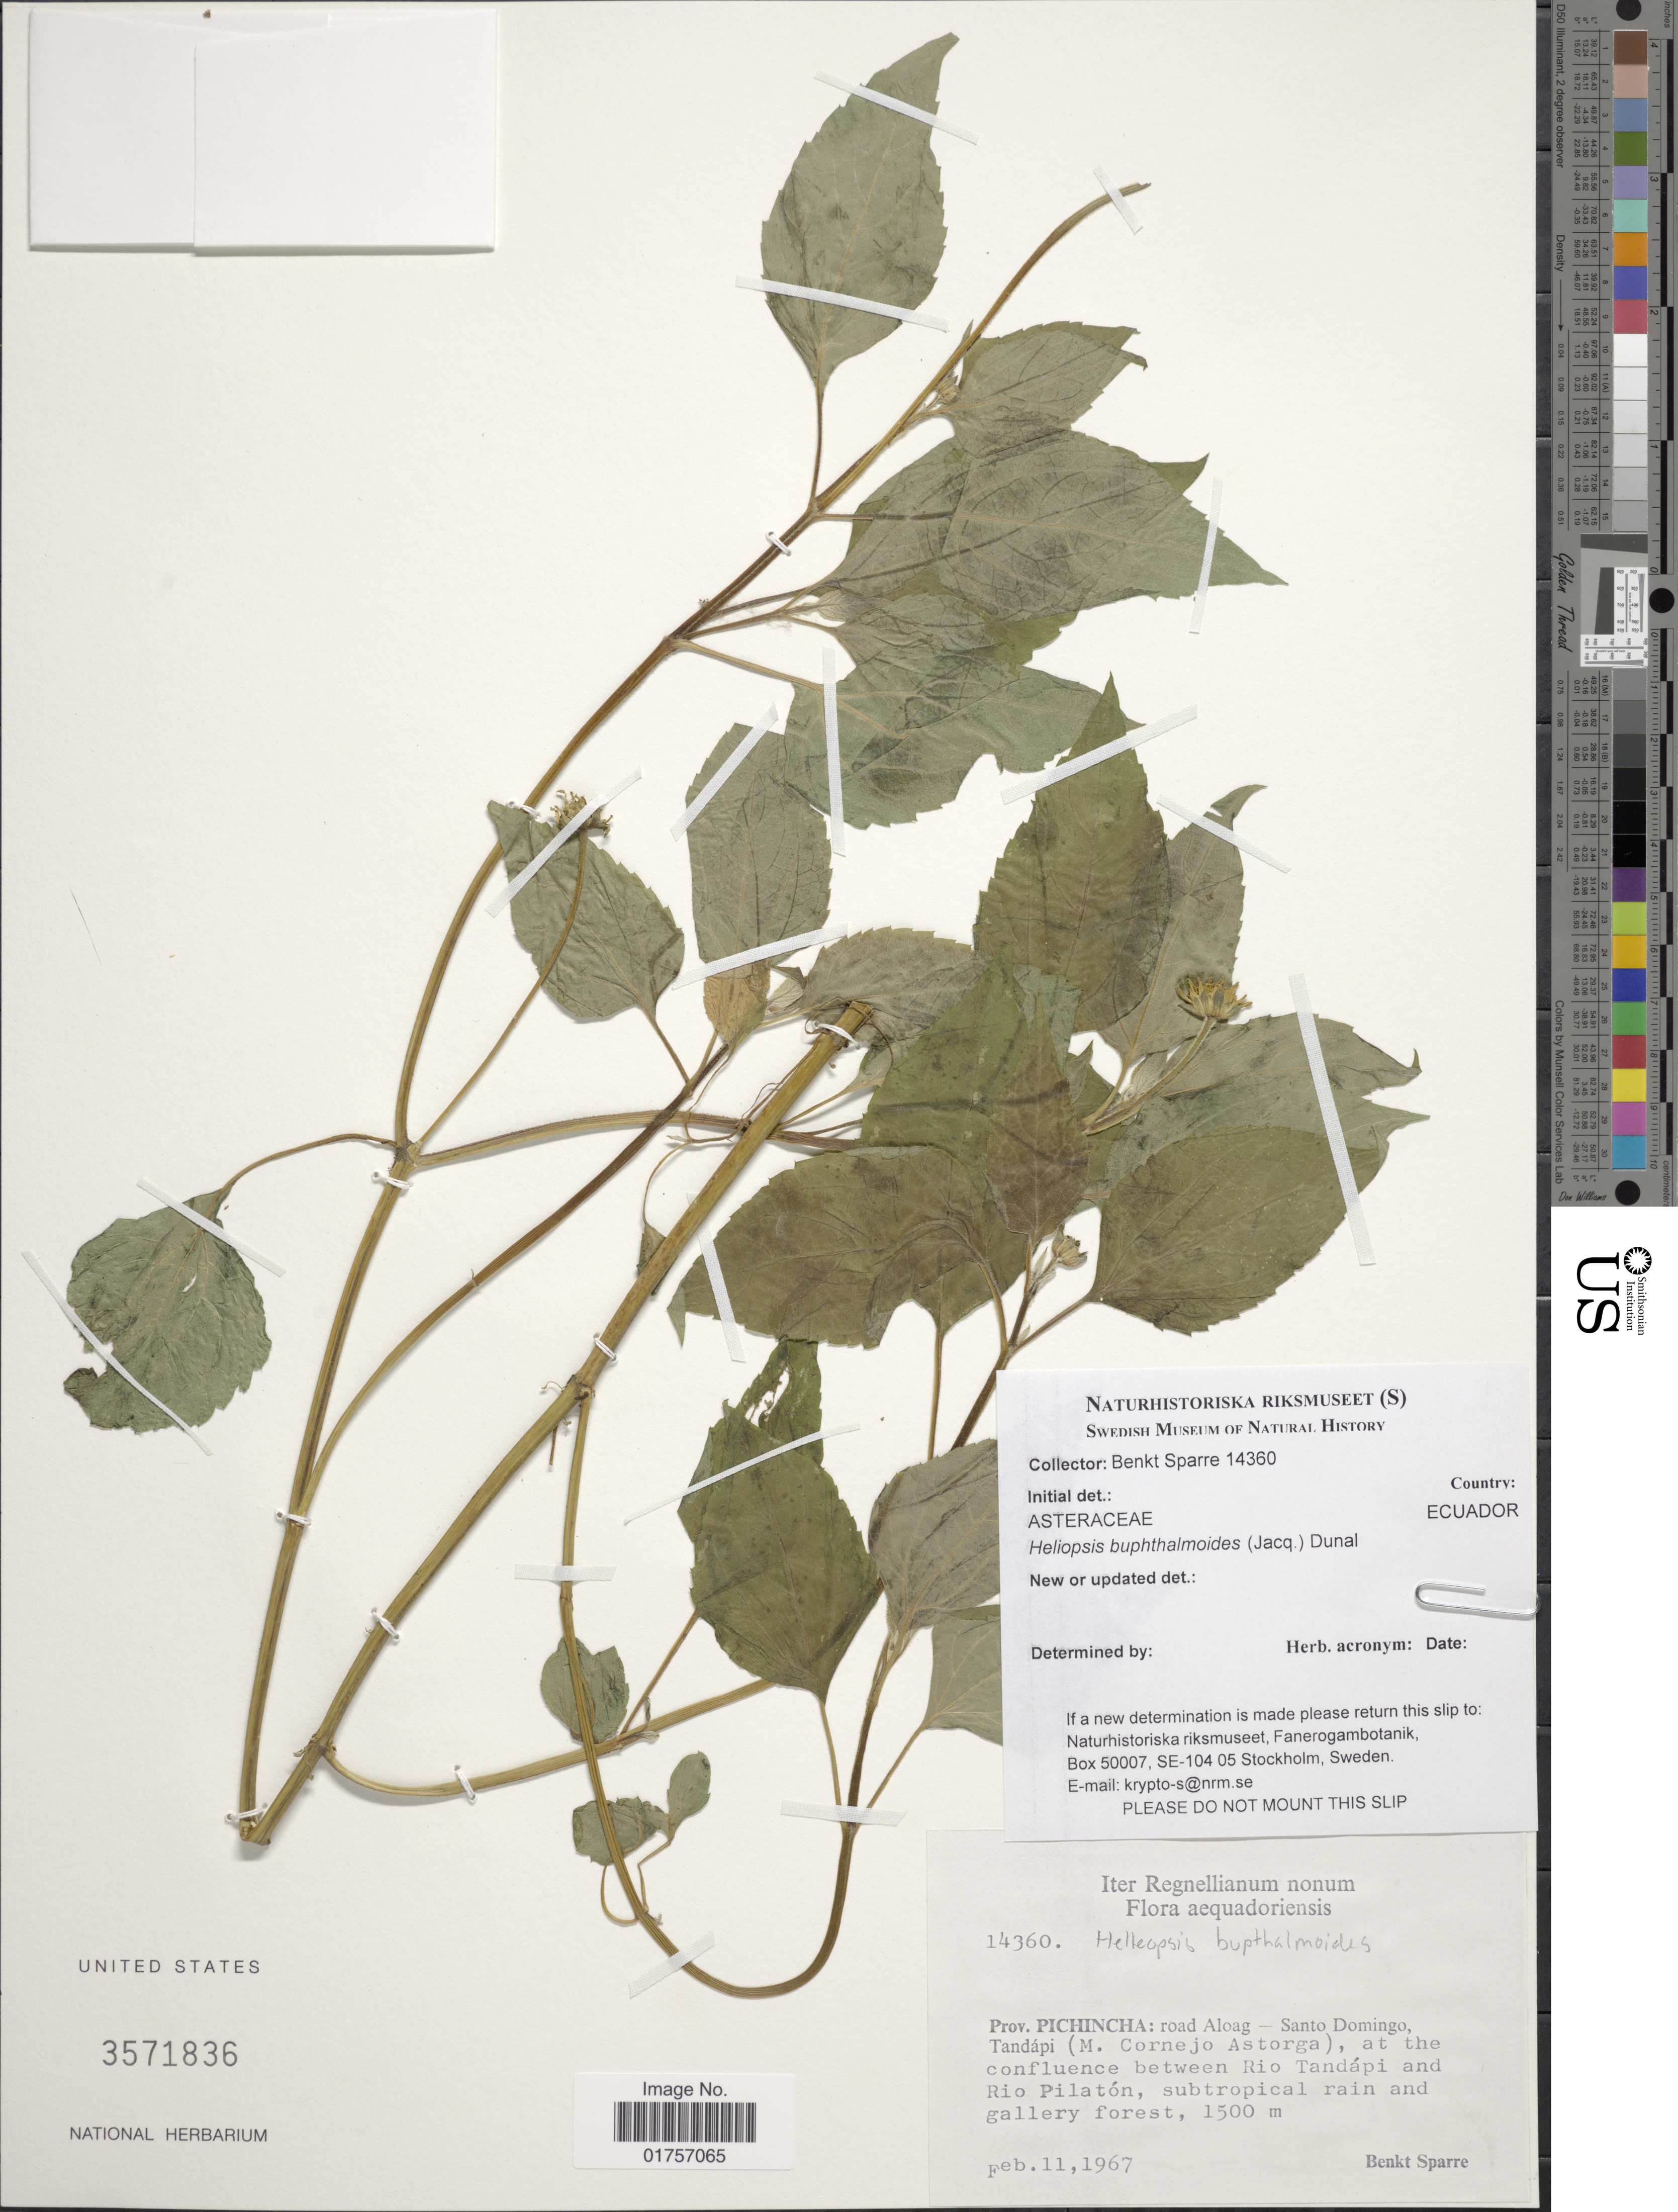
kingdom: Plantae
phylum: Tracheophyta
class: Magnoliopsida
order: Asterales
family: Asteraceae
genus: Heliopsis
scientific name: Heliopsis buphthalmoides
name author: (Jacq.) Dunal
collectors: B. Sparre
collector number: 14360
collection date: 1967-02-11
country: Ecuador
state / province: Pichincha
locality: Road Aloag - Santo Domingo, Tandápi (M. Cornejo Astorga). at the confluence between Rio Tandápi and Rio Pilatón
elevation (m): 1500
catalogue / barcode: US 3471836